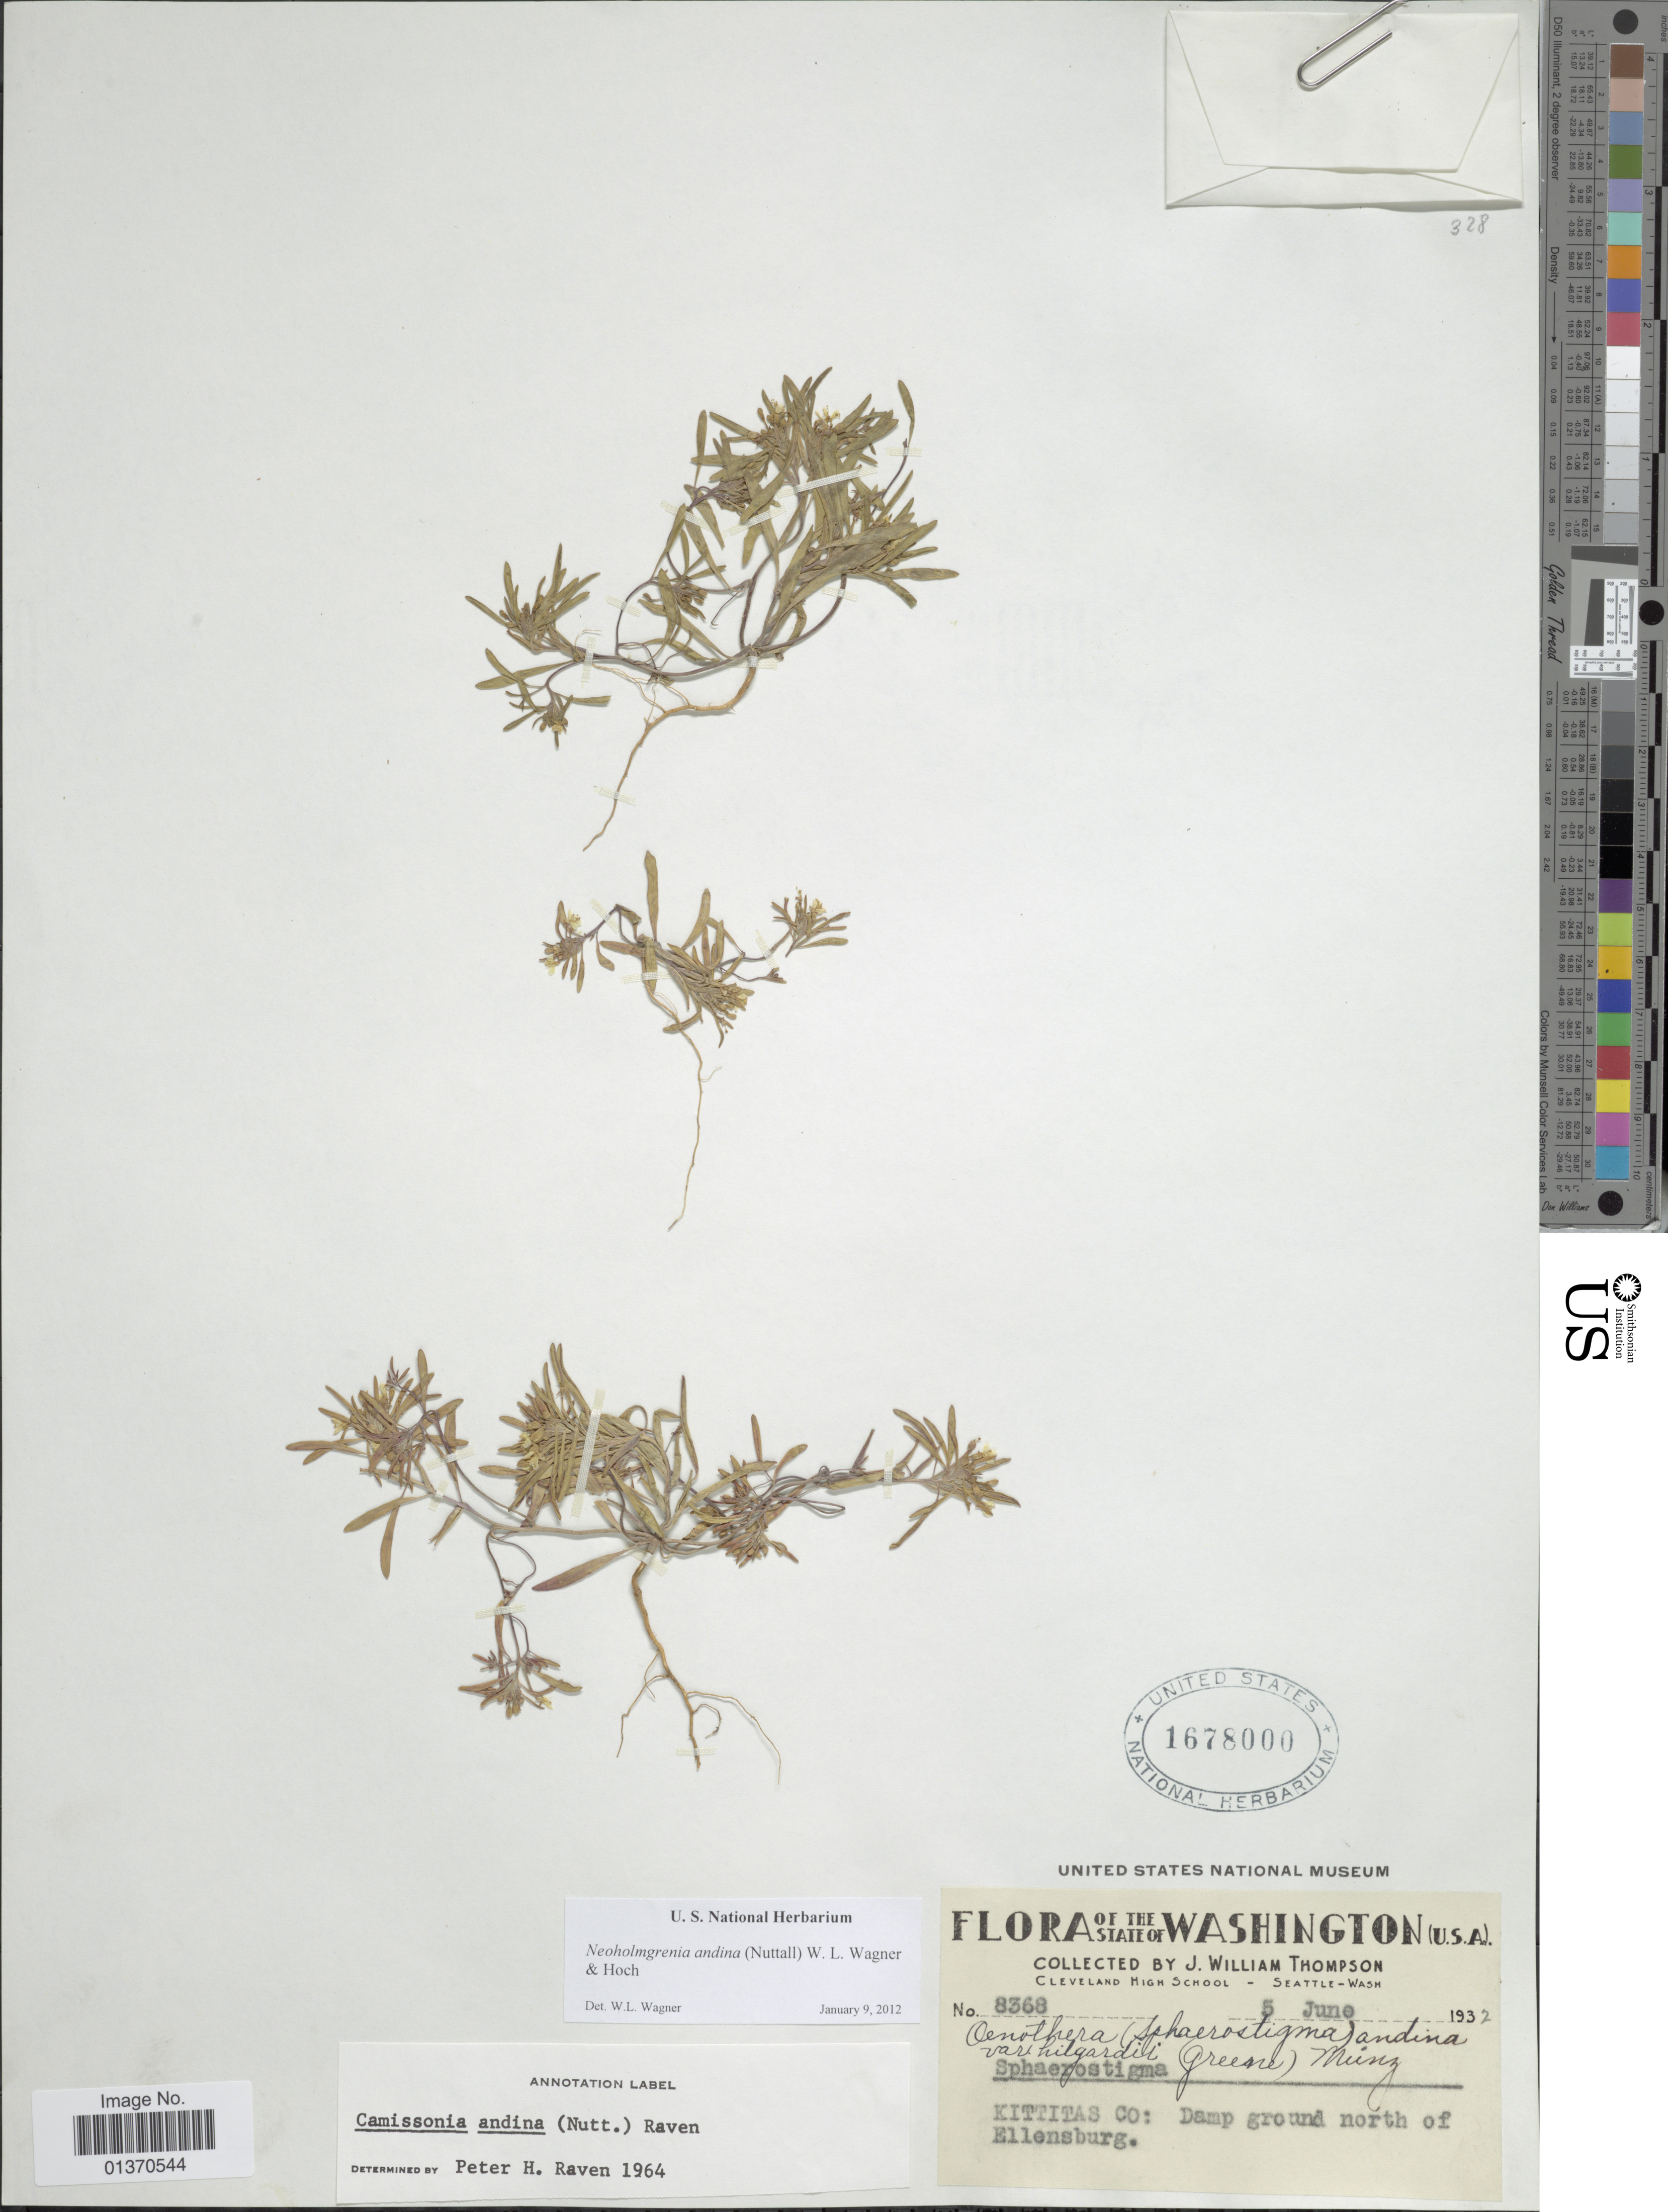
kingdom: Plantae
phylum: Tracheophyta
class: Magnoliopsida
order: Myrtales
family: Onagraceae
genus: Neoholmgrenia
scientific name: Neoholmgrenia andina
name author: (Nutt.) W.L. Wagner & Hoch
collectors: J. W. Thompson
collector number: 8368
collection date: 1932-06-05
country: United States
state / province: Washington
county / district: Kittitas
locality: Kittitas Co: Damp ground north of Ellensburg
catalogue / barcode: US 1678000